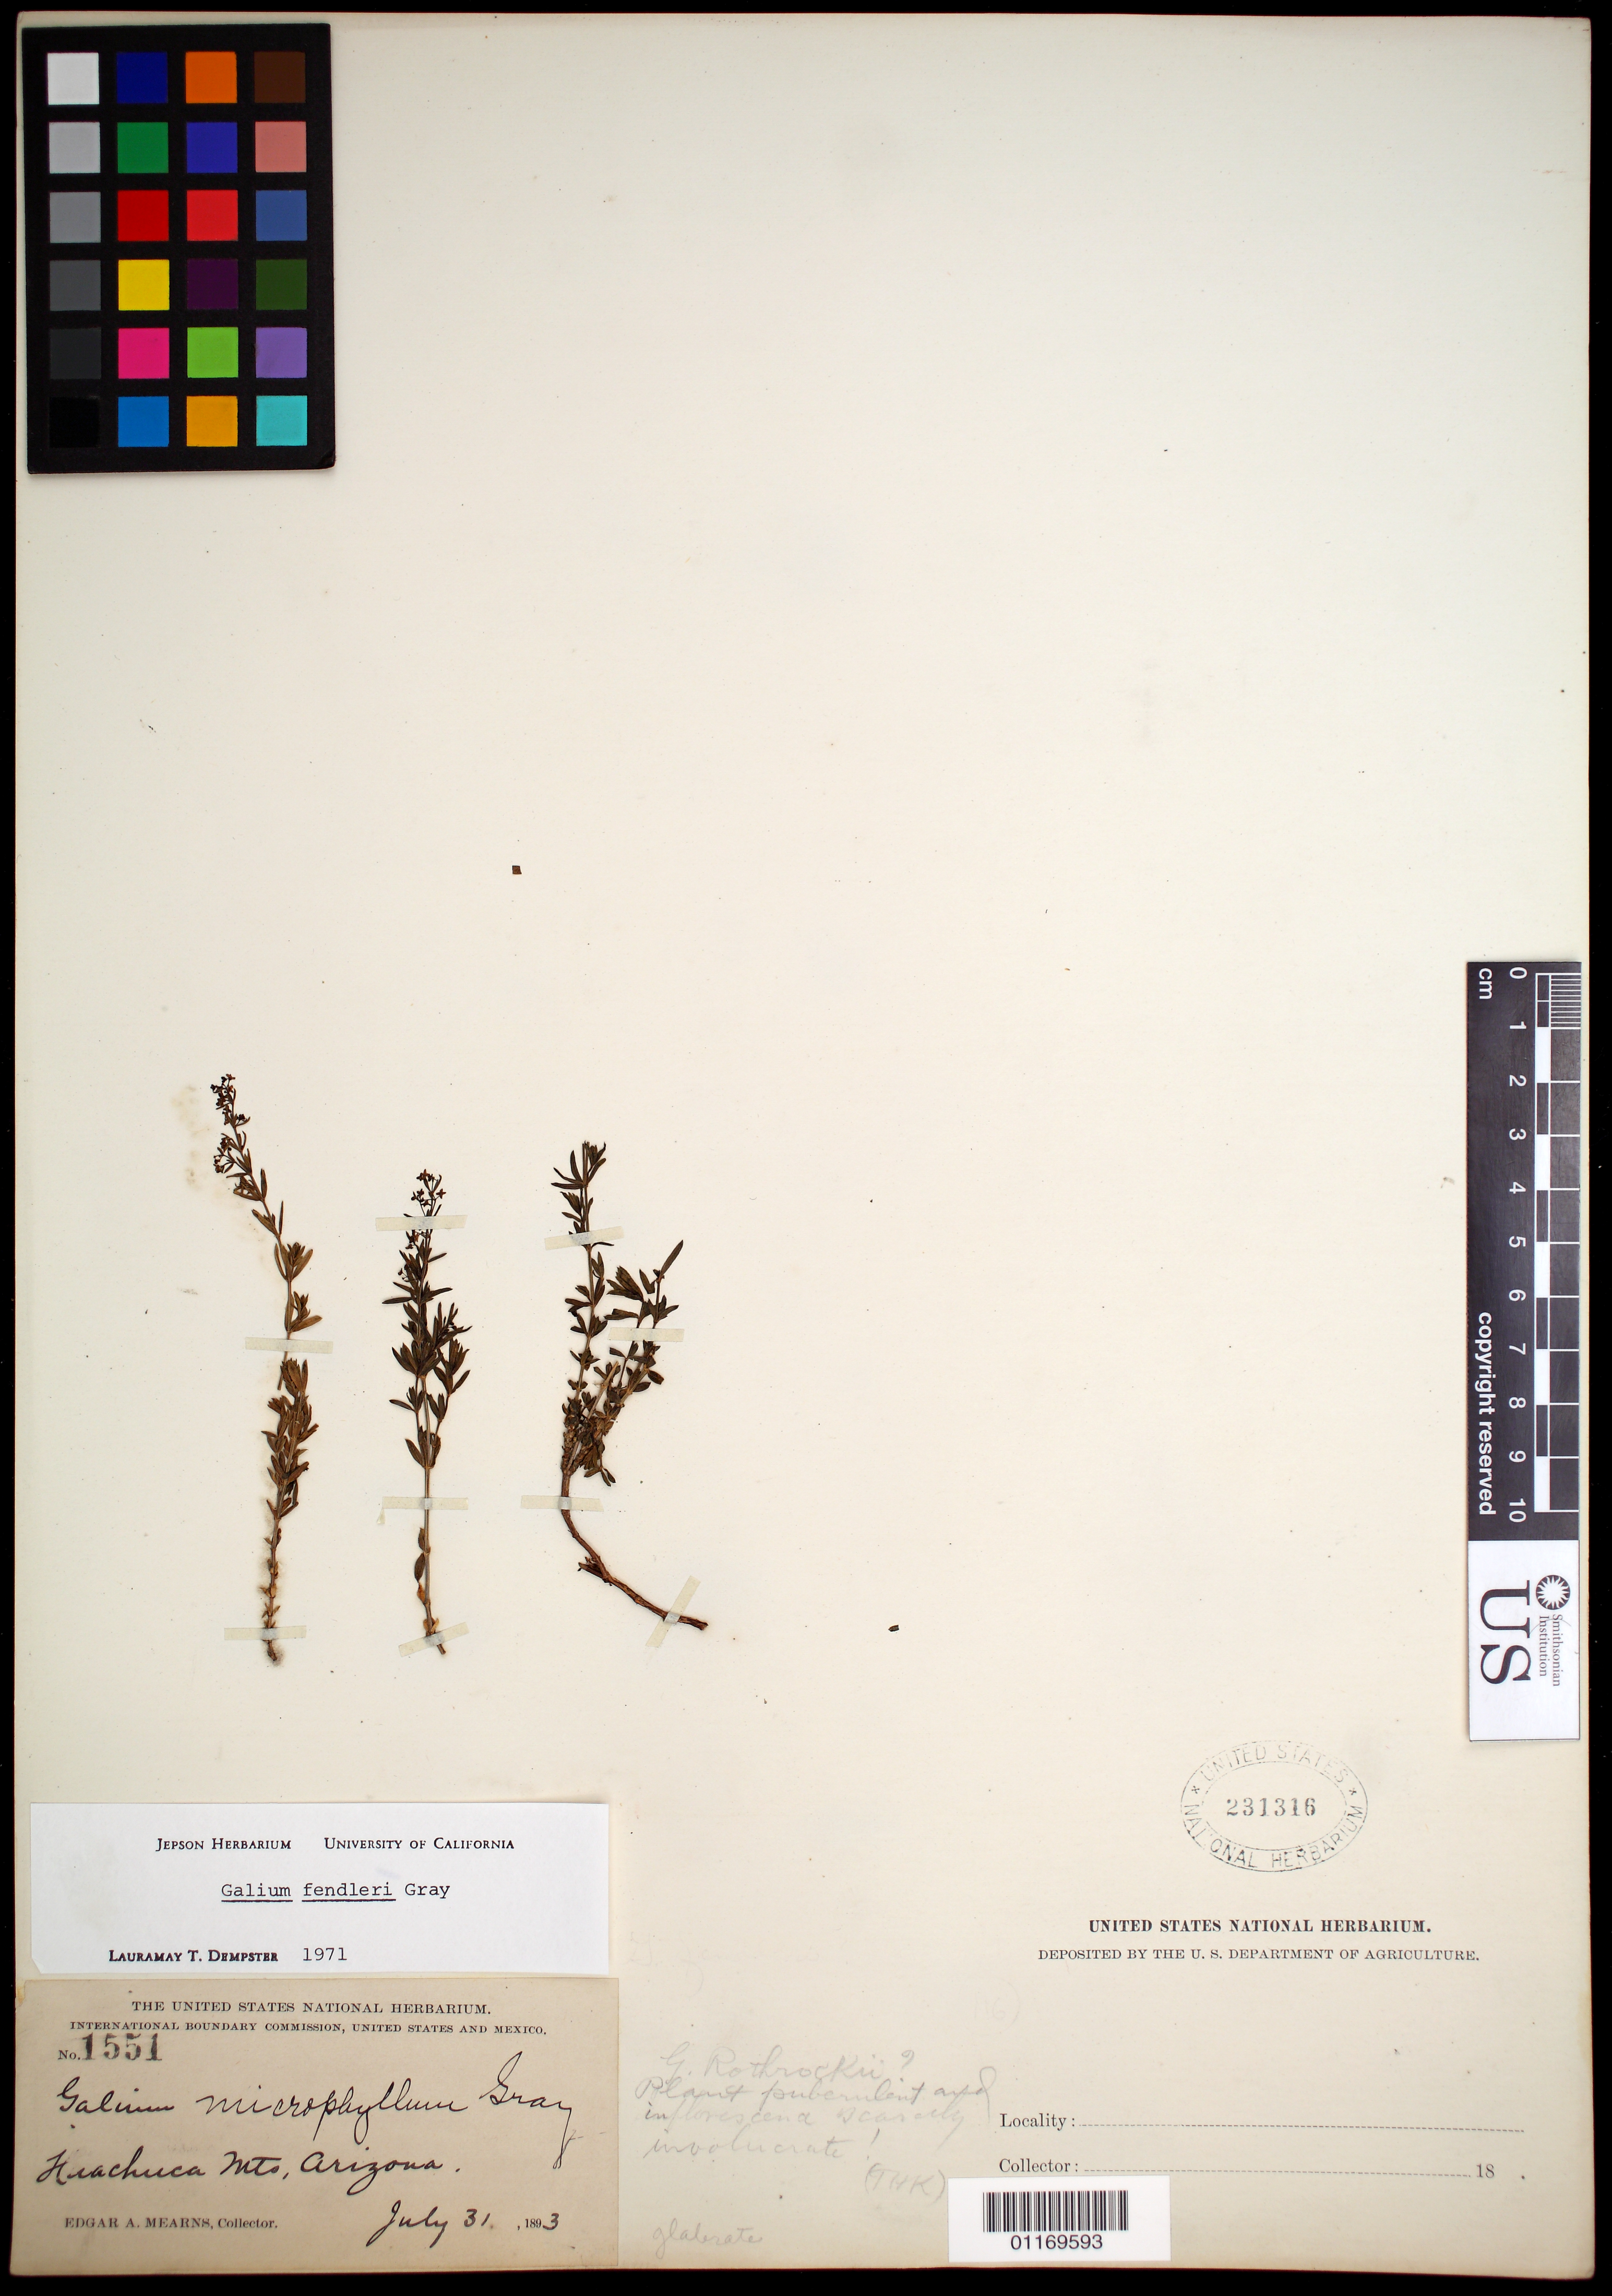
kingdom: Plantae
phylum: Tracheophyta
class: Magnoliopsida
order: Gentianales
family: Rubiaceae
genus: Galium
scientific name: Galium fendleri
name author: A. Gray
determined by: Dempster, L. T.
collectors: E. A. Mearns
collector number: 1551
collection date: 1893-07-31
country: United States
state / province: Arizona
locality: Huachuca Mts.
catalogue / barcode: US 231316